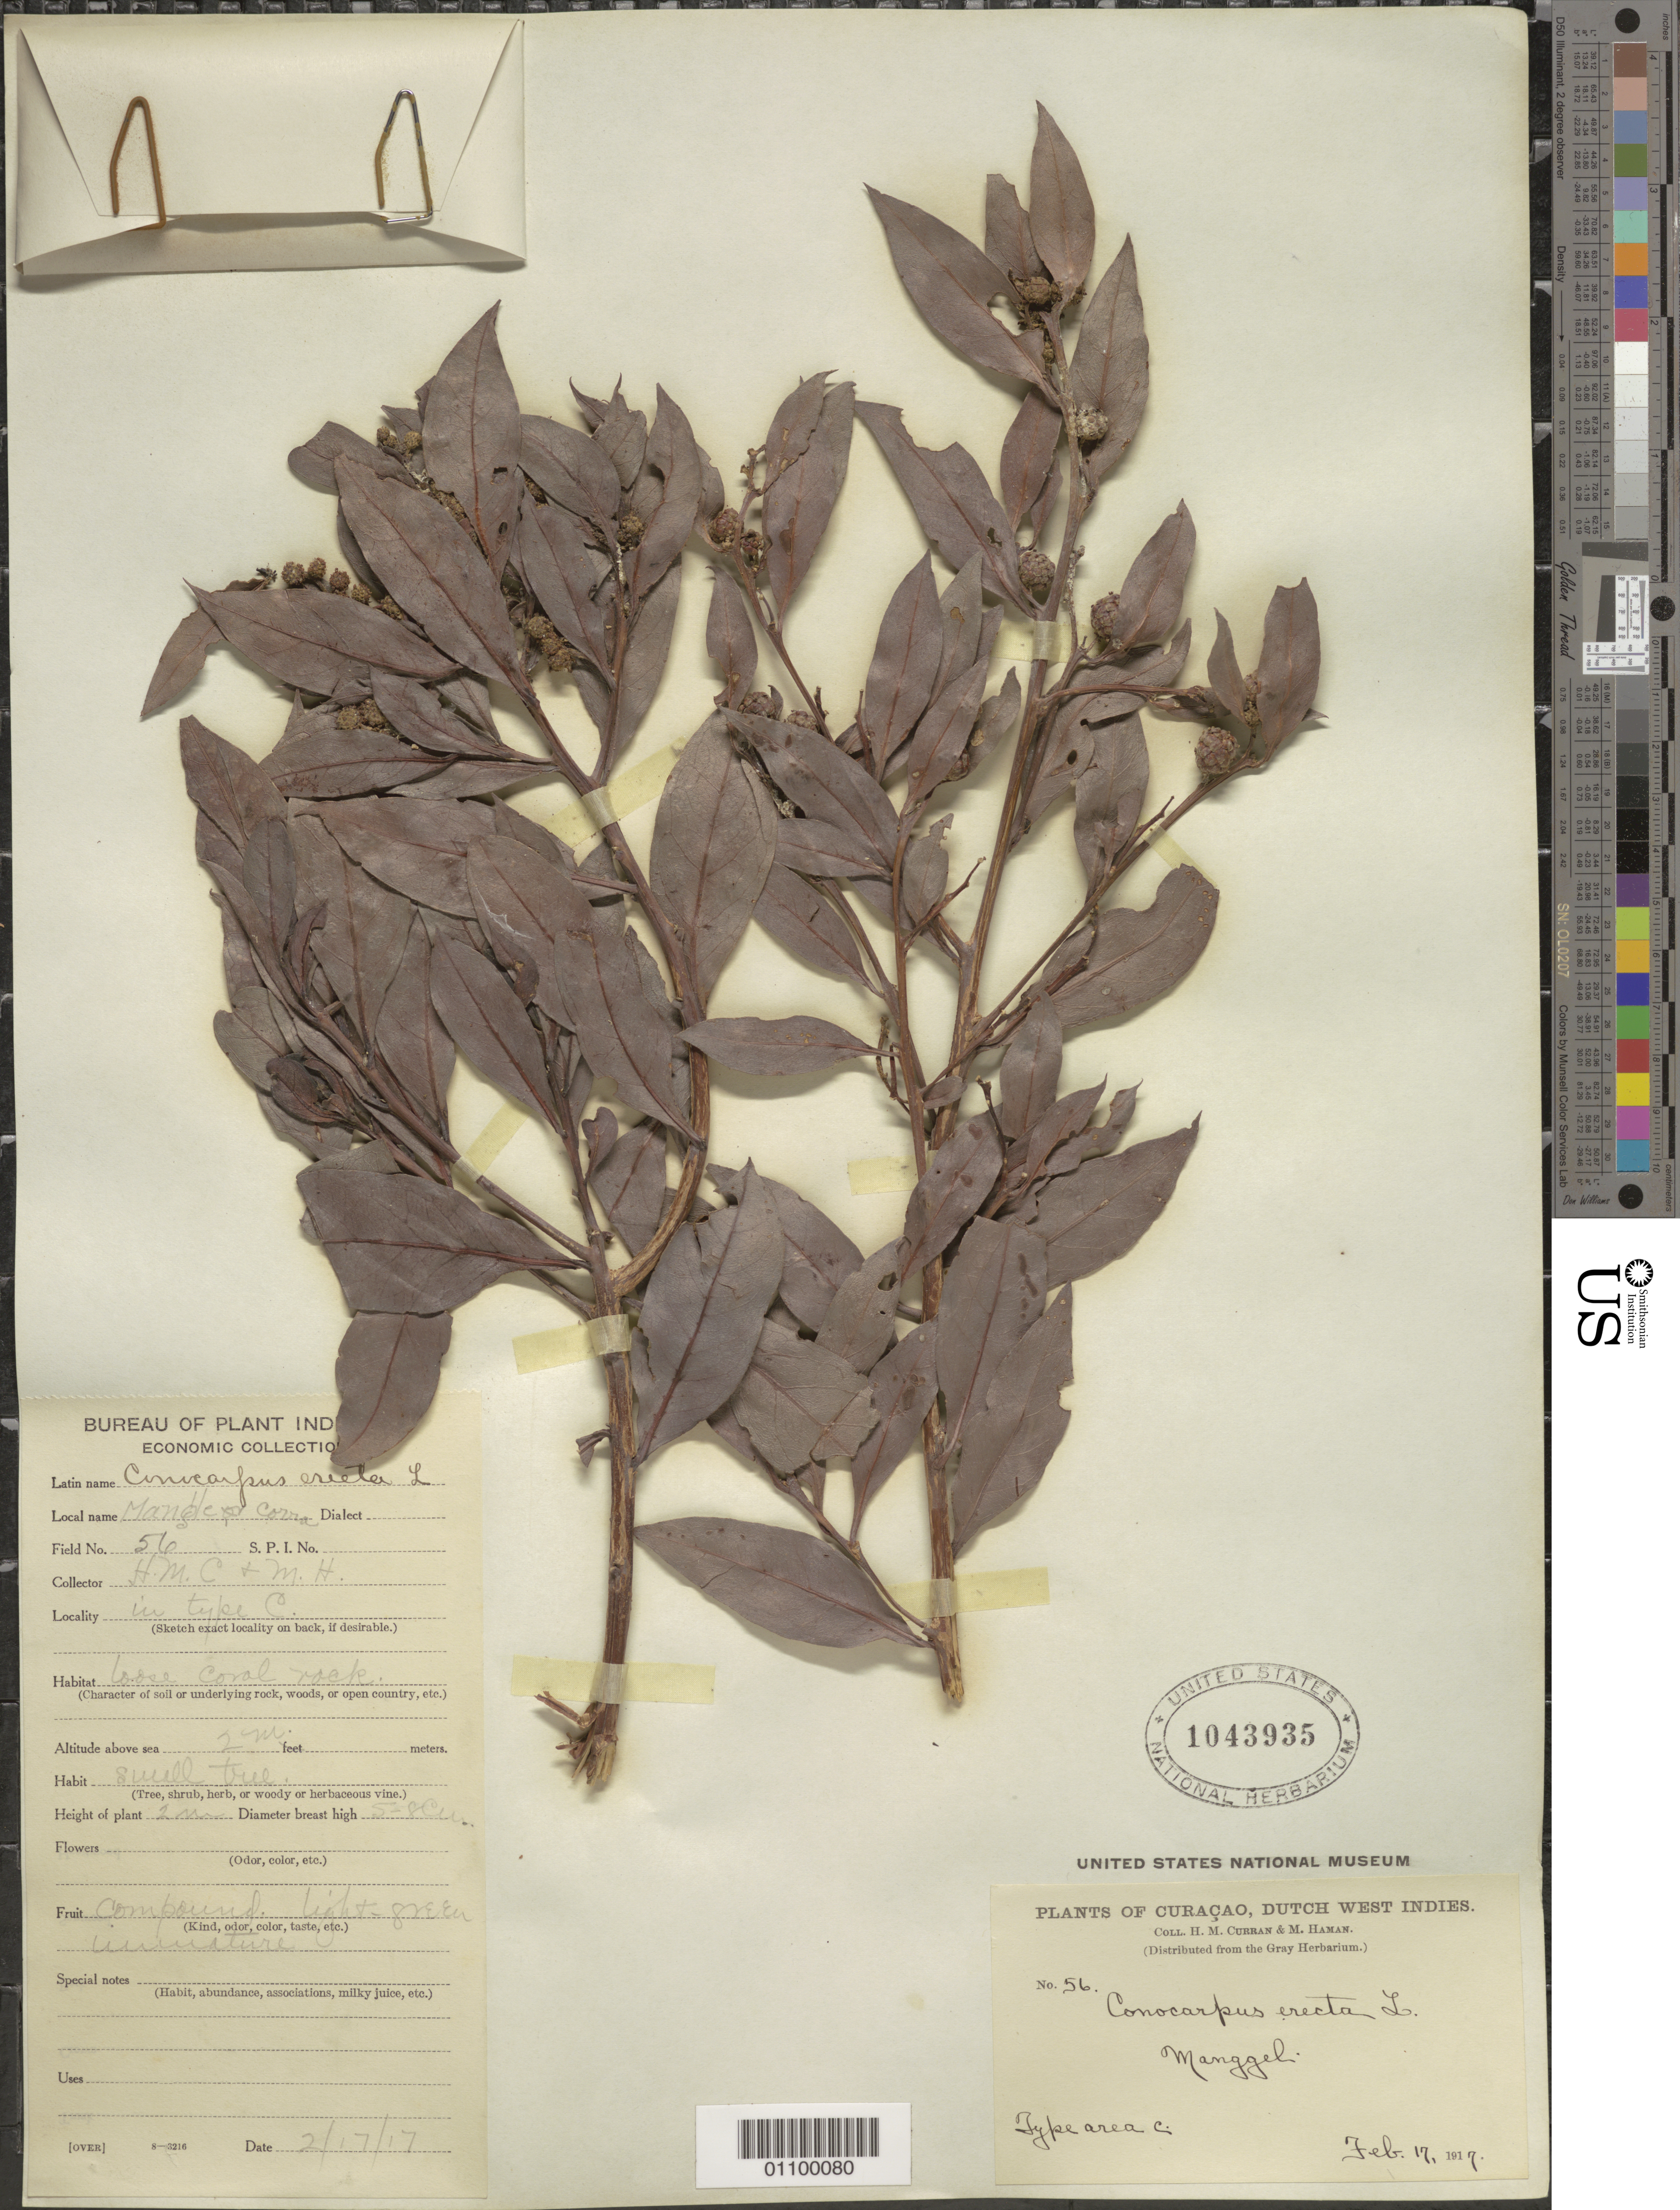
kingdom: Plantae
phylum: Tracheophyta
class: Magnoliopsida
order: Myrtales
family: Combretaceae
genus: Conocarpus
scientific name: Conocarpus erectus var. erectus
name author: L.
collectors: H. M. Curran & M. Haman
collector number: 56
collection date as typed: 17 Feb 1917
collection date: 1917-02-17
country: Curaçao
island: Curaçao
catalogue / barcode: US 1043935